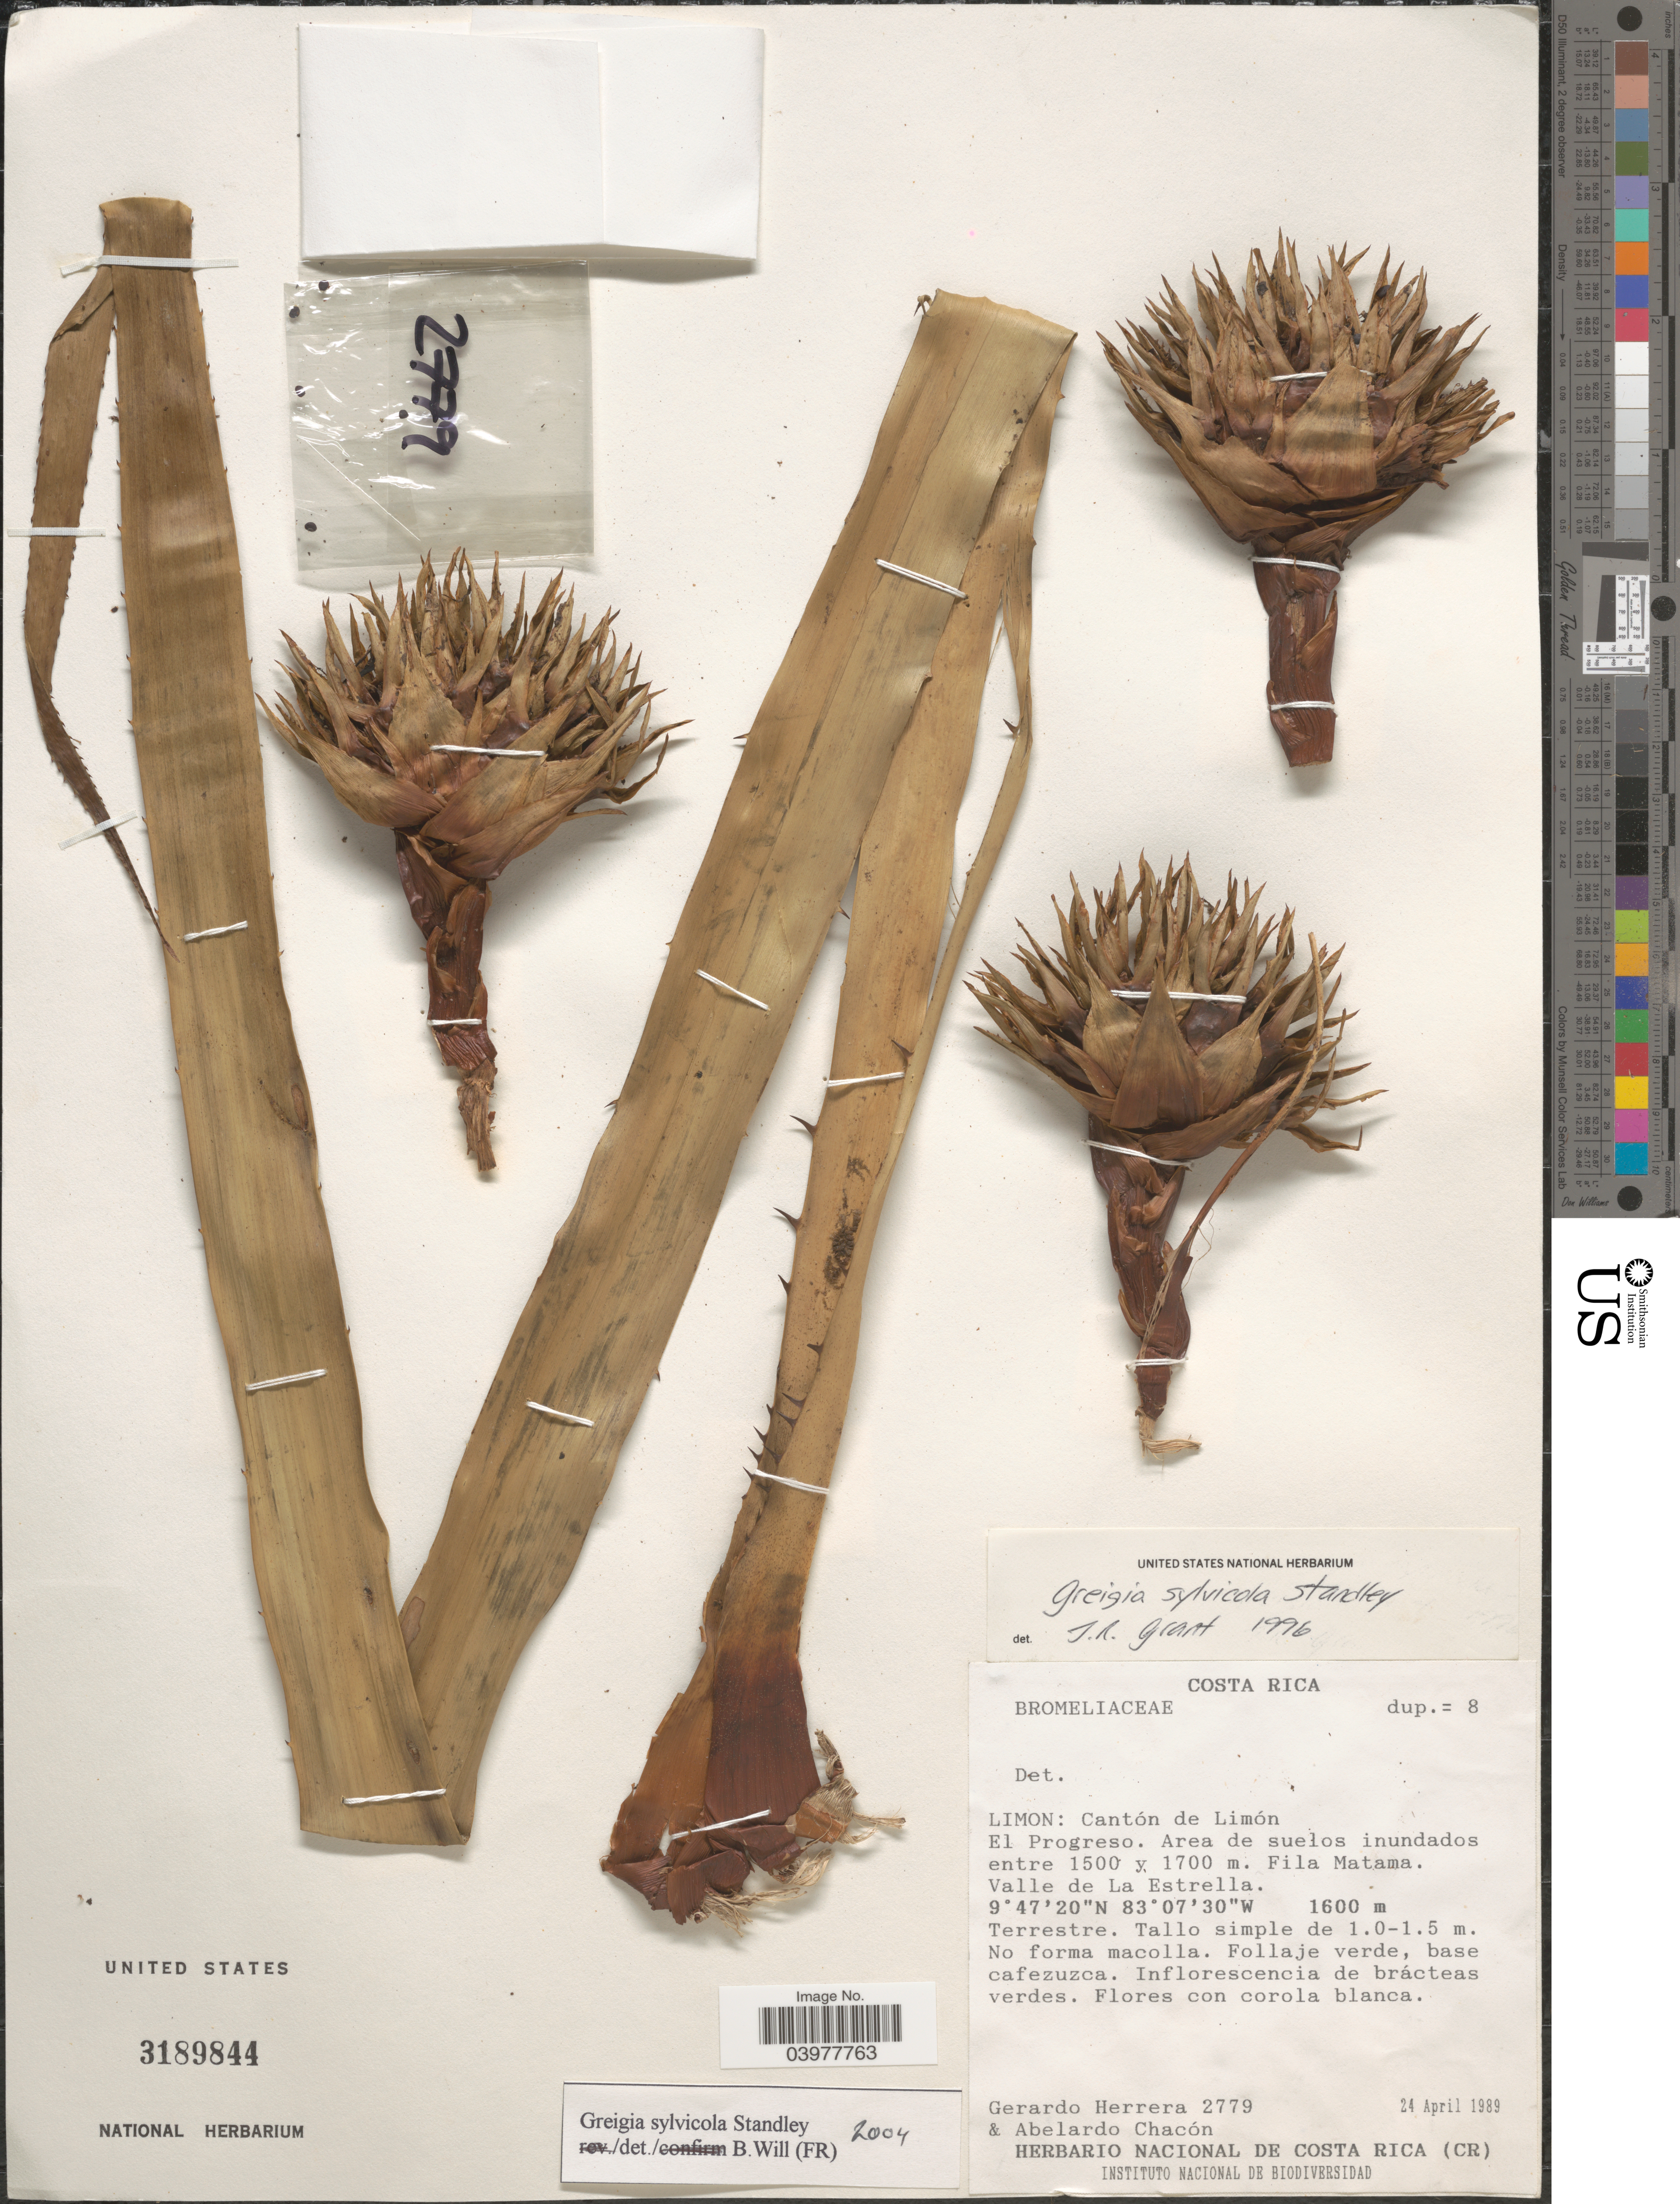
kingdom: Plantae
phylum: Tracheophyta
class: Liliopsida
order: Poales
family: Bromeliaceae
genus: Greigia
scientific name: Greigia sylvicola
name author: Standl.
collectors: G. Herrera & A. Chacon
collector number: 2779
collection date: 1989-04-24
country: Costa Rica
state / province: Limón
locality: Cantón de Limón. El Progreso. Area de suelos inundados [unsure placement] Fila Matama. Valle de La Estrella.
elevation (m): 1600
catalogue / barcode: US 3189844